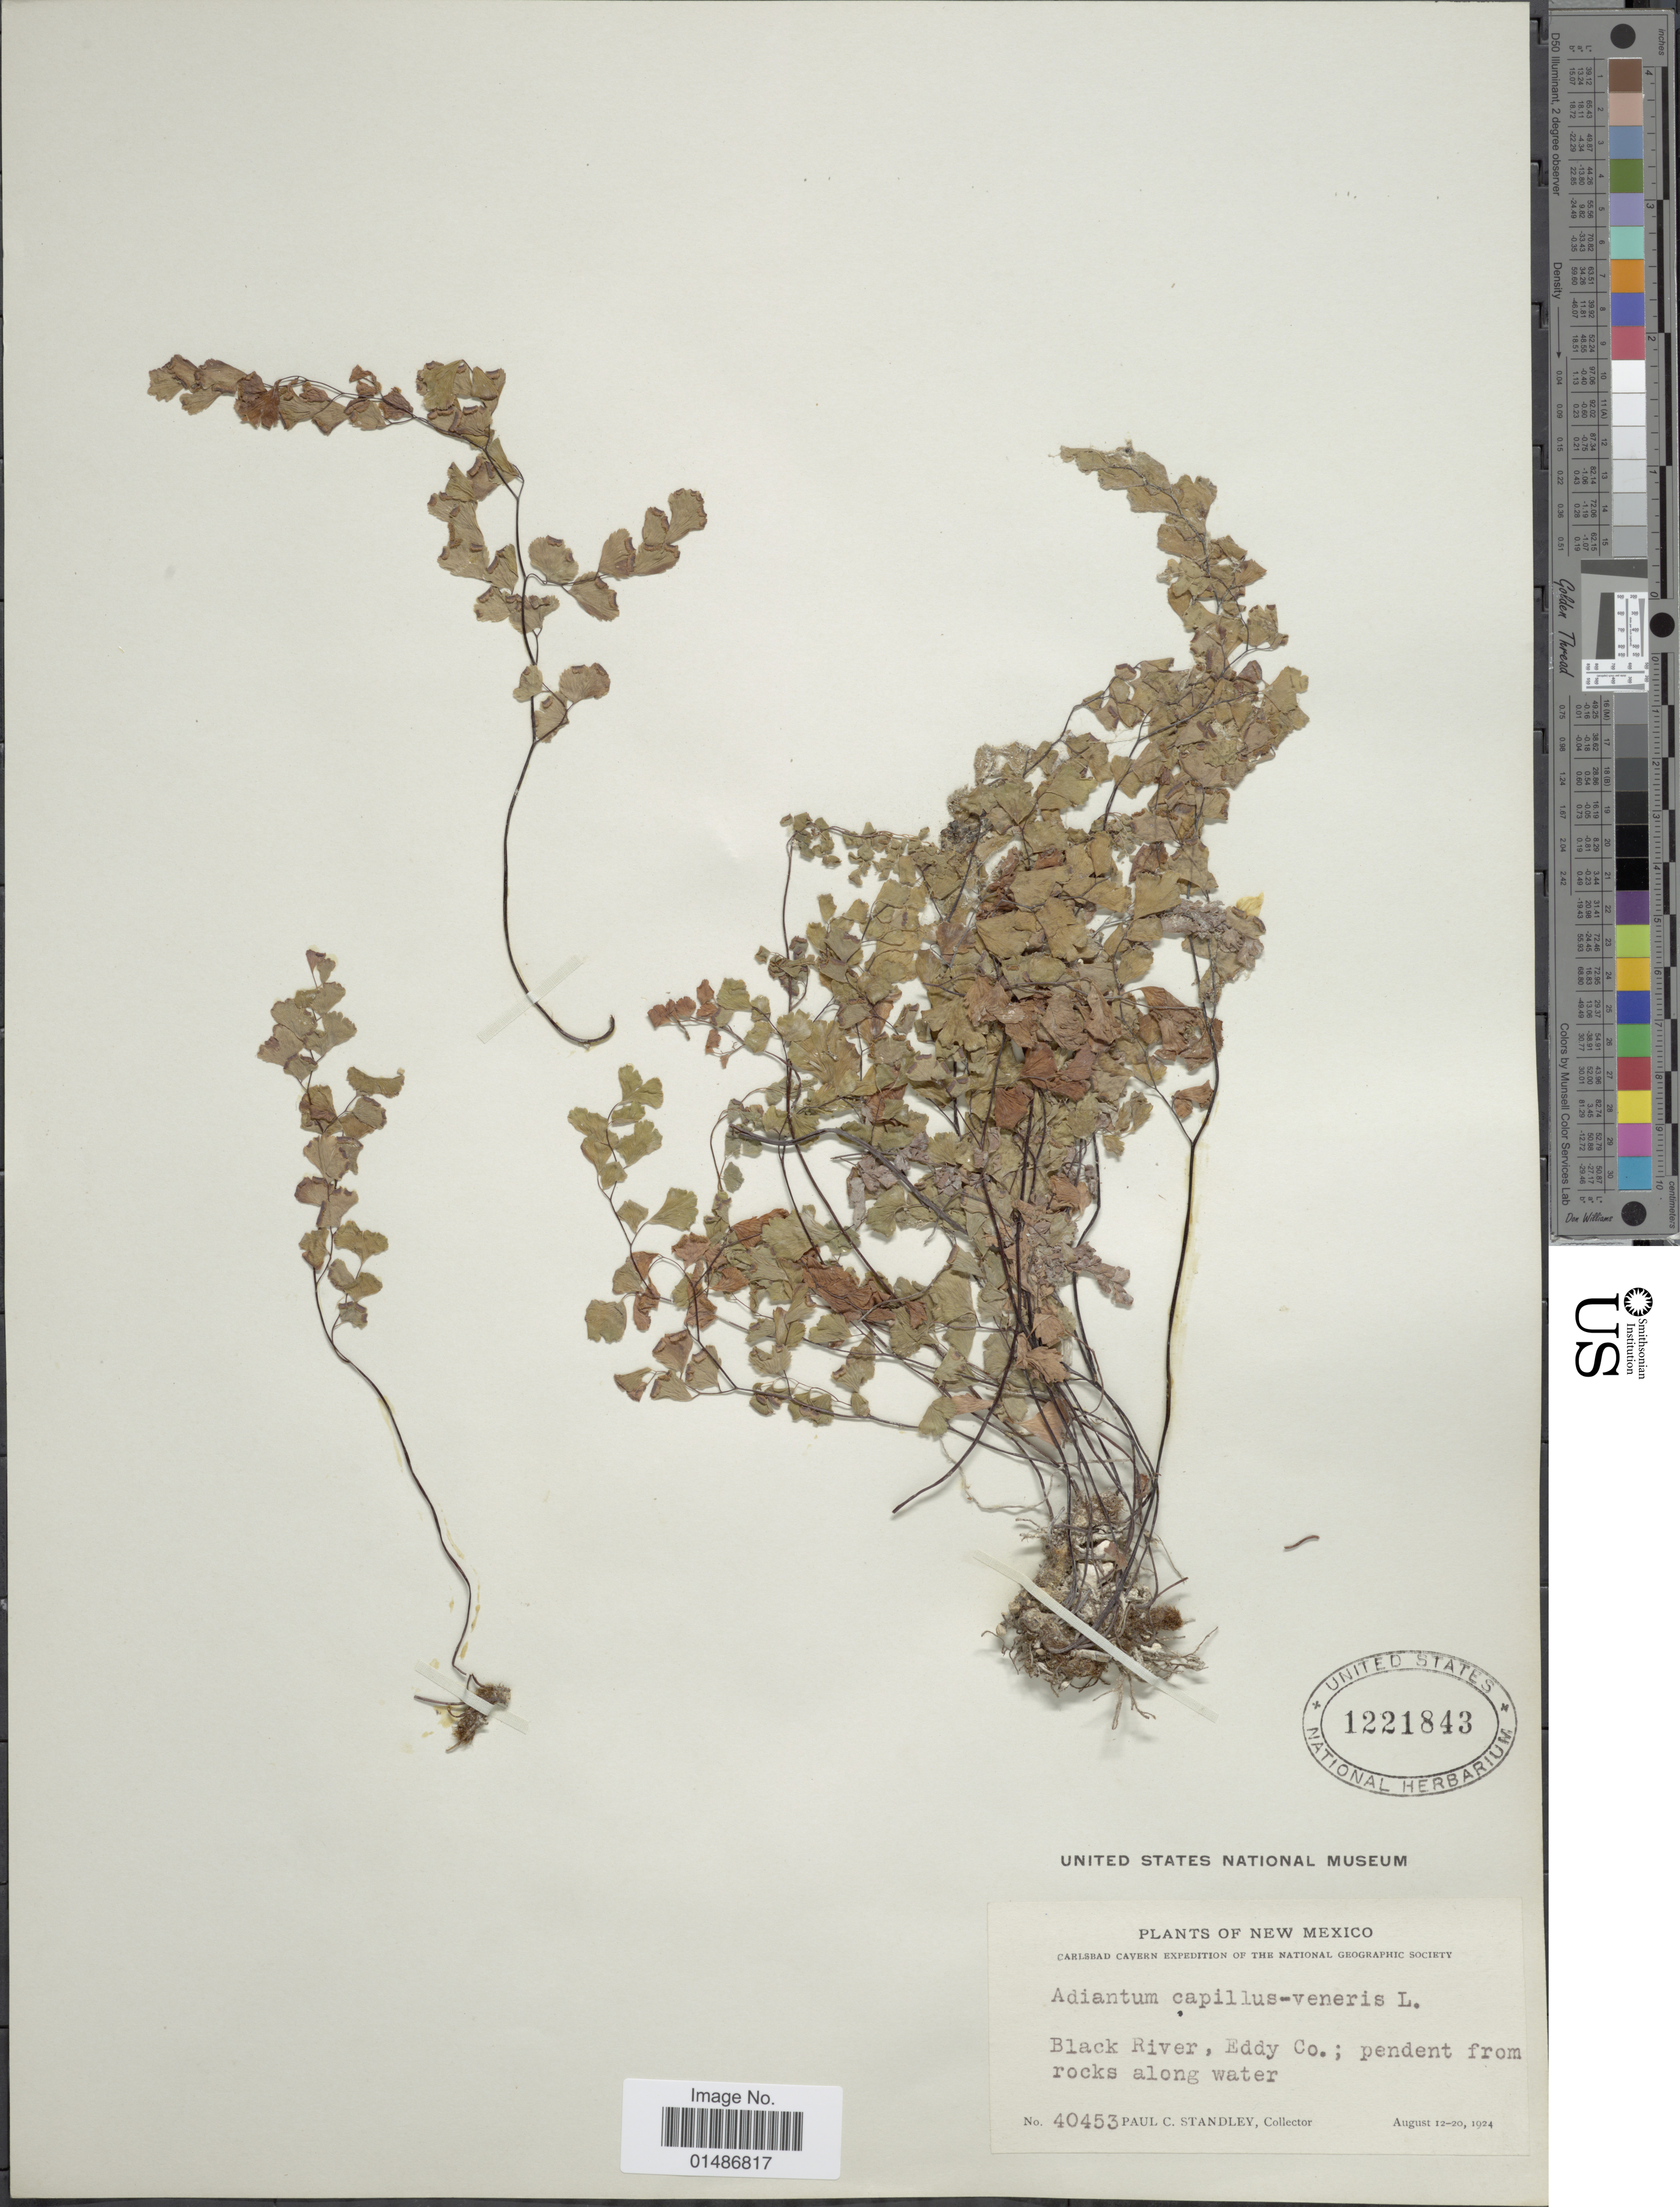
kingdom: Plantae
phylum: Tracheophyta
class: Polypodiopsida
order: Polypodiales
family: Pteridaceae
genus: Adiantum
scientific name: Adiantum capillus-veneris var. modestum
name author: (Underw.) Fernald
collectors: P. C. Standley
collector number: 40453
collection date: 1924-08-12/1924-08-20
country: United States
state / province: New Mexico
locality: Black River, Eddy Co.; pendent from rocks along water.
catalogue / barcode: US 1221843